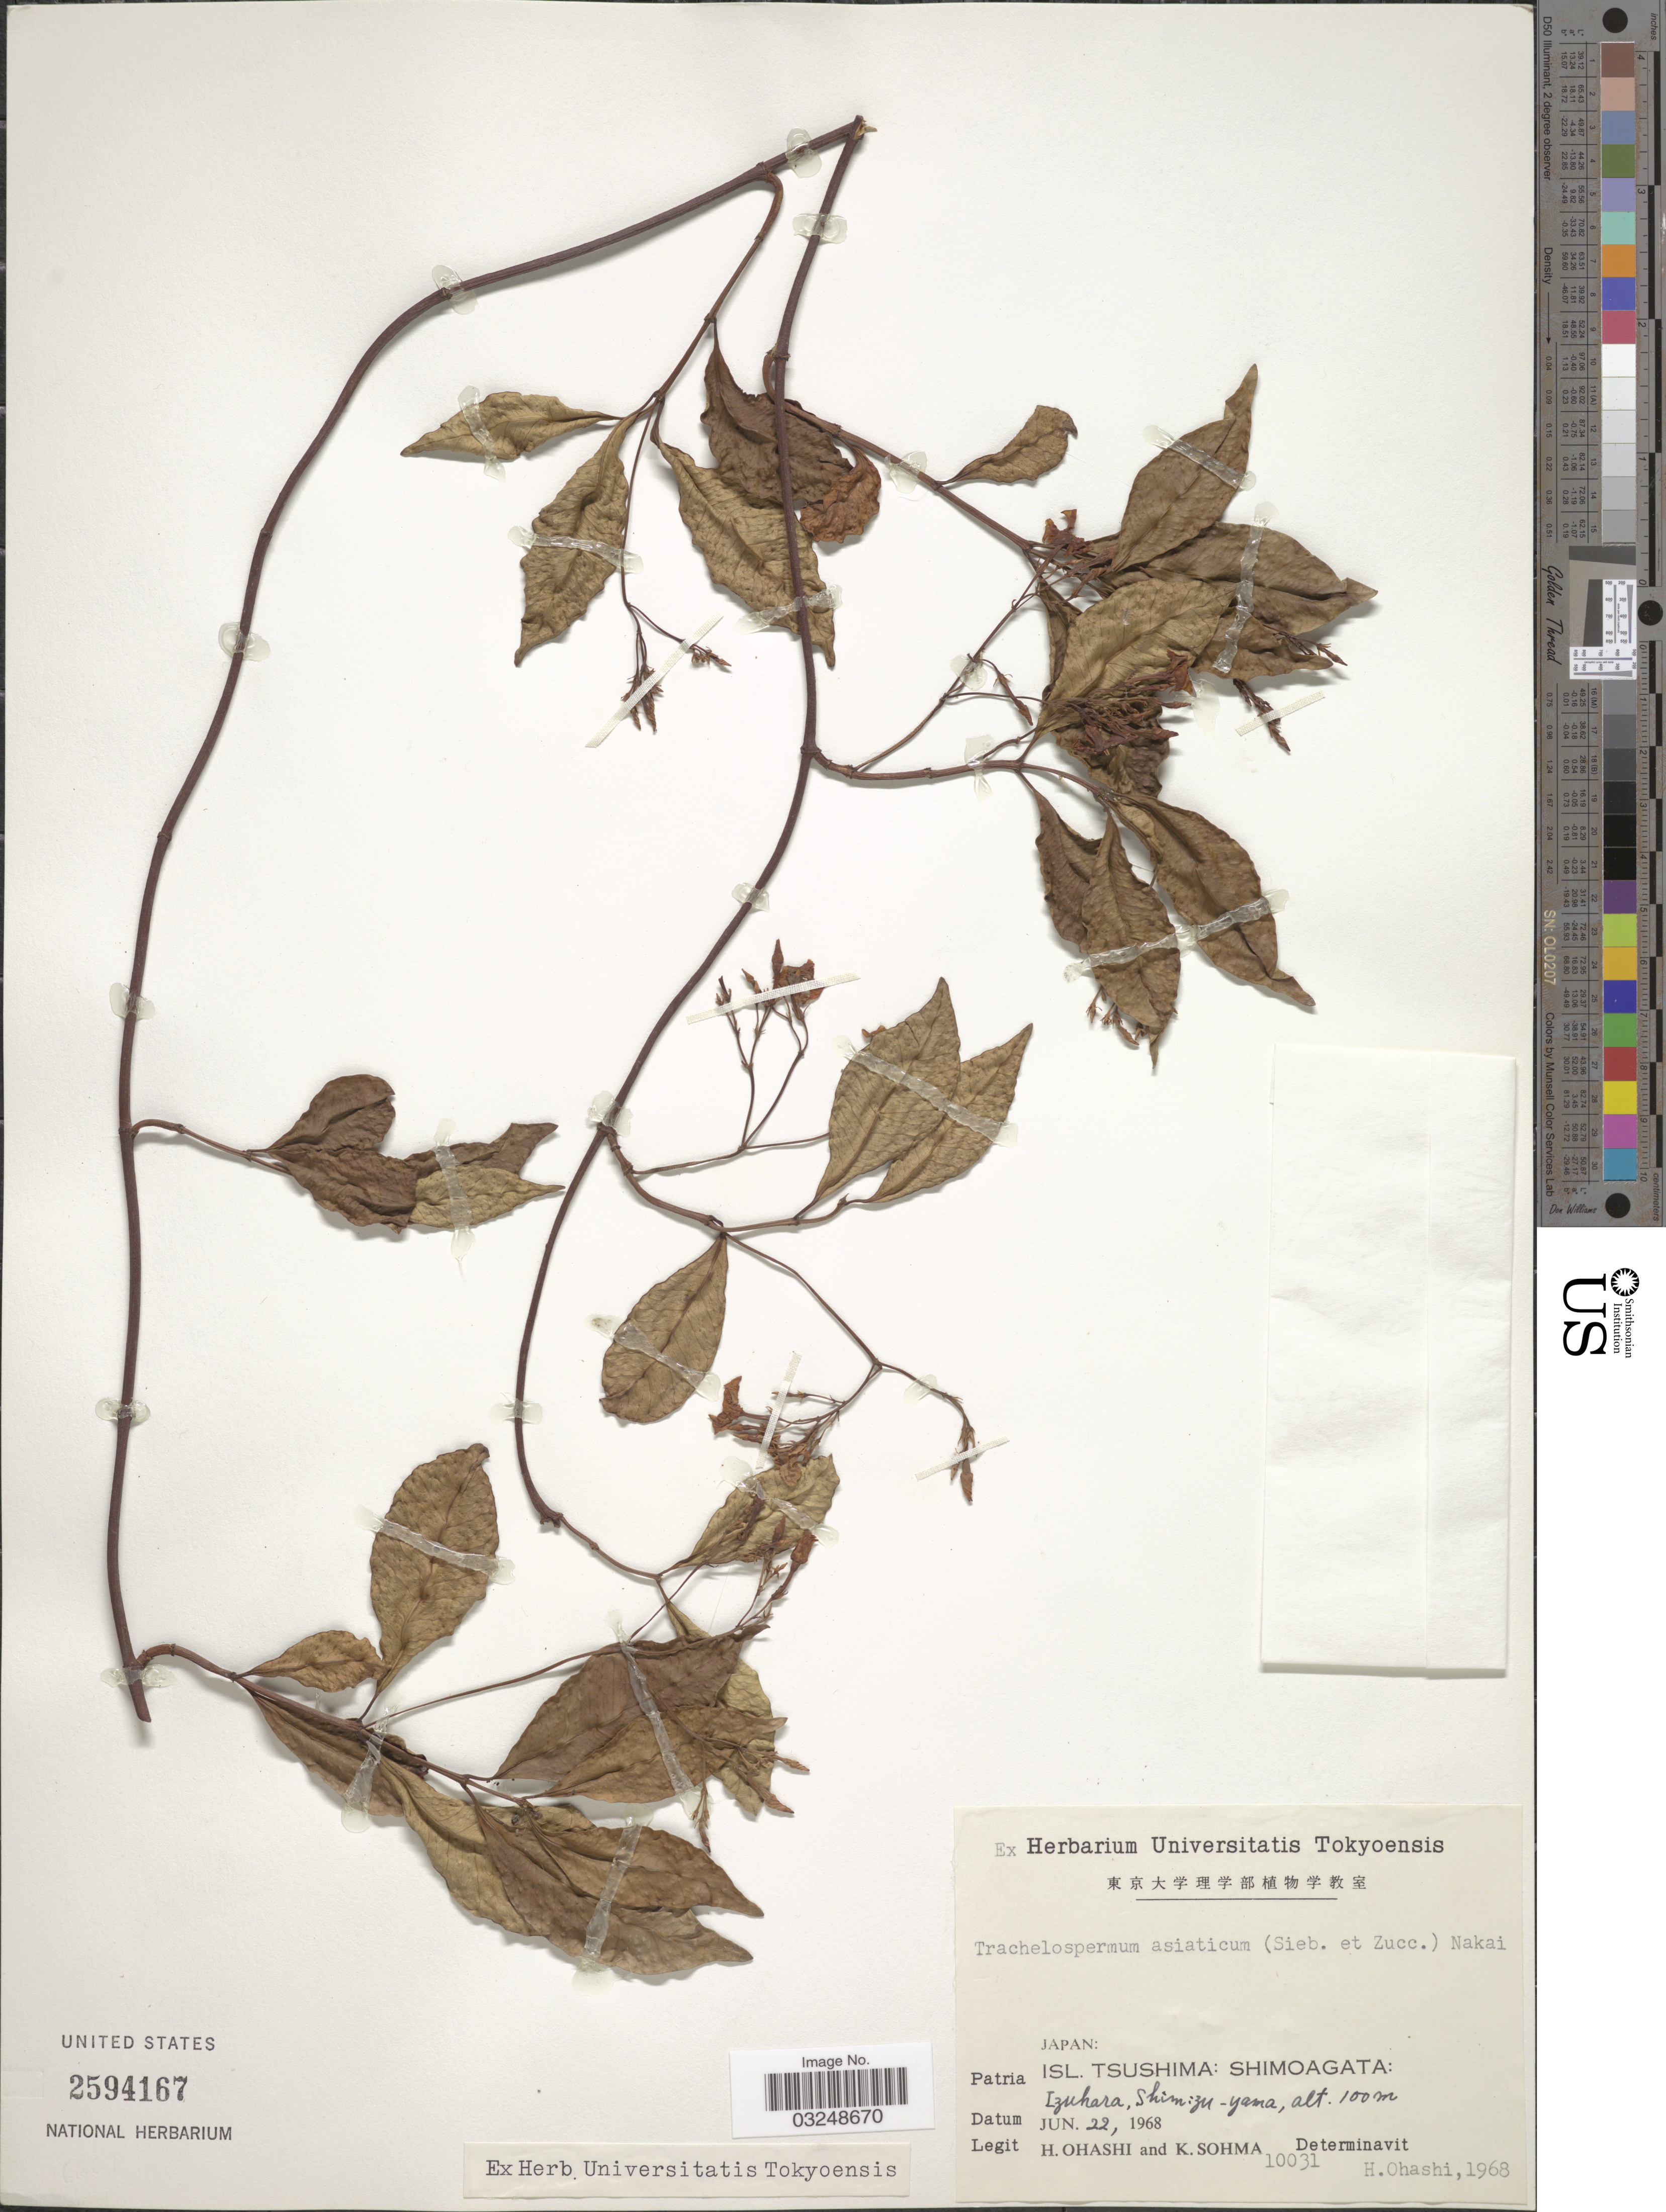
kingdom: Plantae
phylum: Tracheophyta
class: Magnoliopsida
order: Gentianales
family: Apocynaceae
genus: Trachelospermum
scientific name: Trachelospermum asiaticum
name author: (Siebold & Zucc.) Nakai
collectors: H. Ohashi & K. Sohma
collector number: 10031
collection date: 1968-06-22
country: Japan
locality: Isl. Tsushima: Shimoagata: Izuhara, Shimizu-yama.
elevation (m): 100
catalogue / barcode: US 2594167